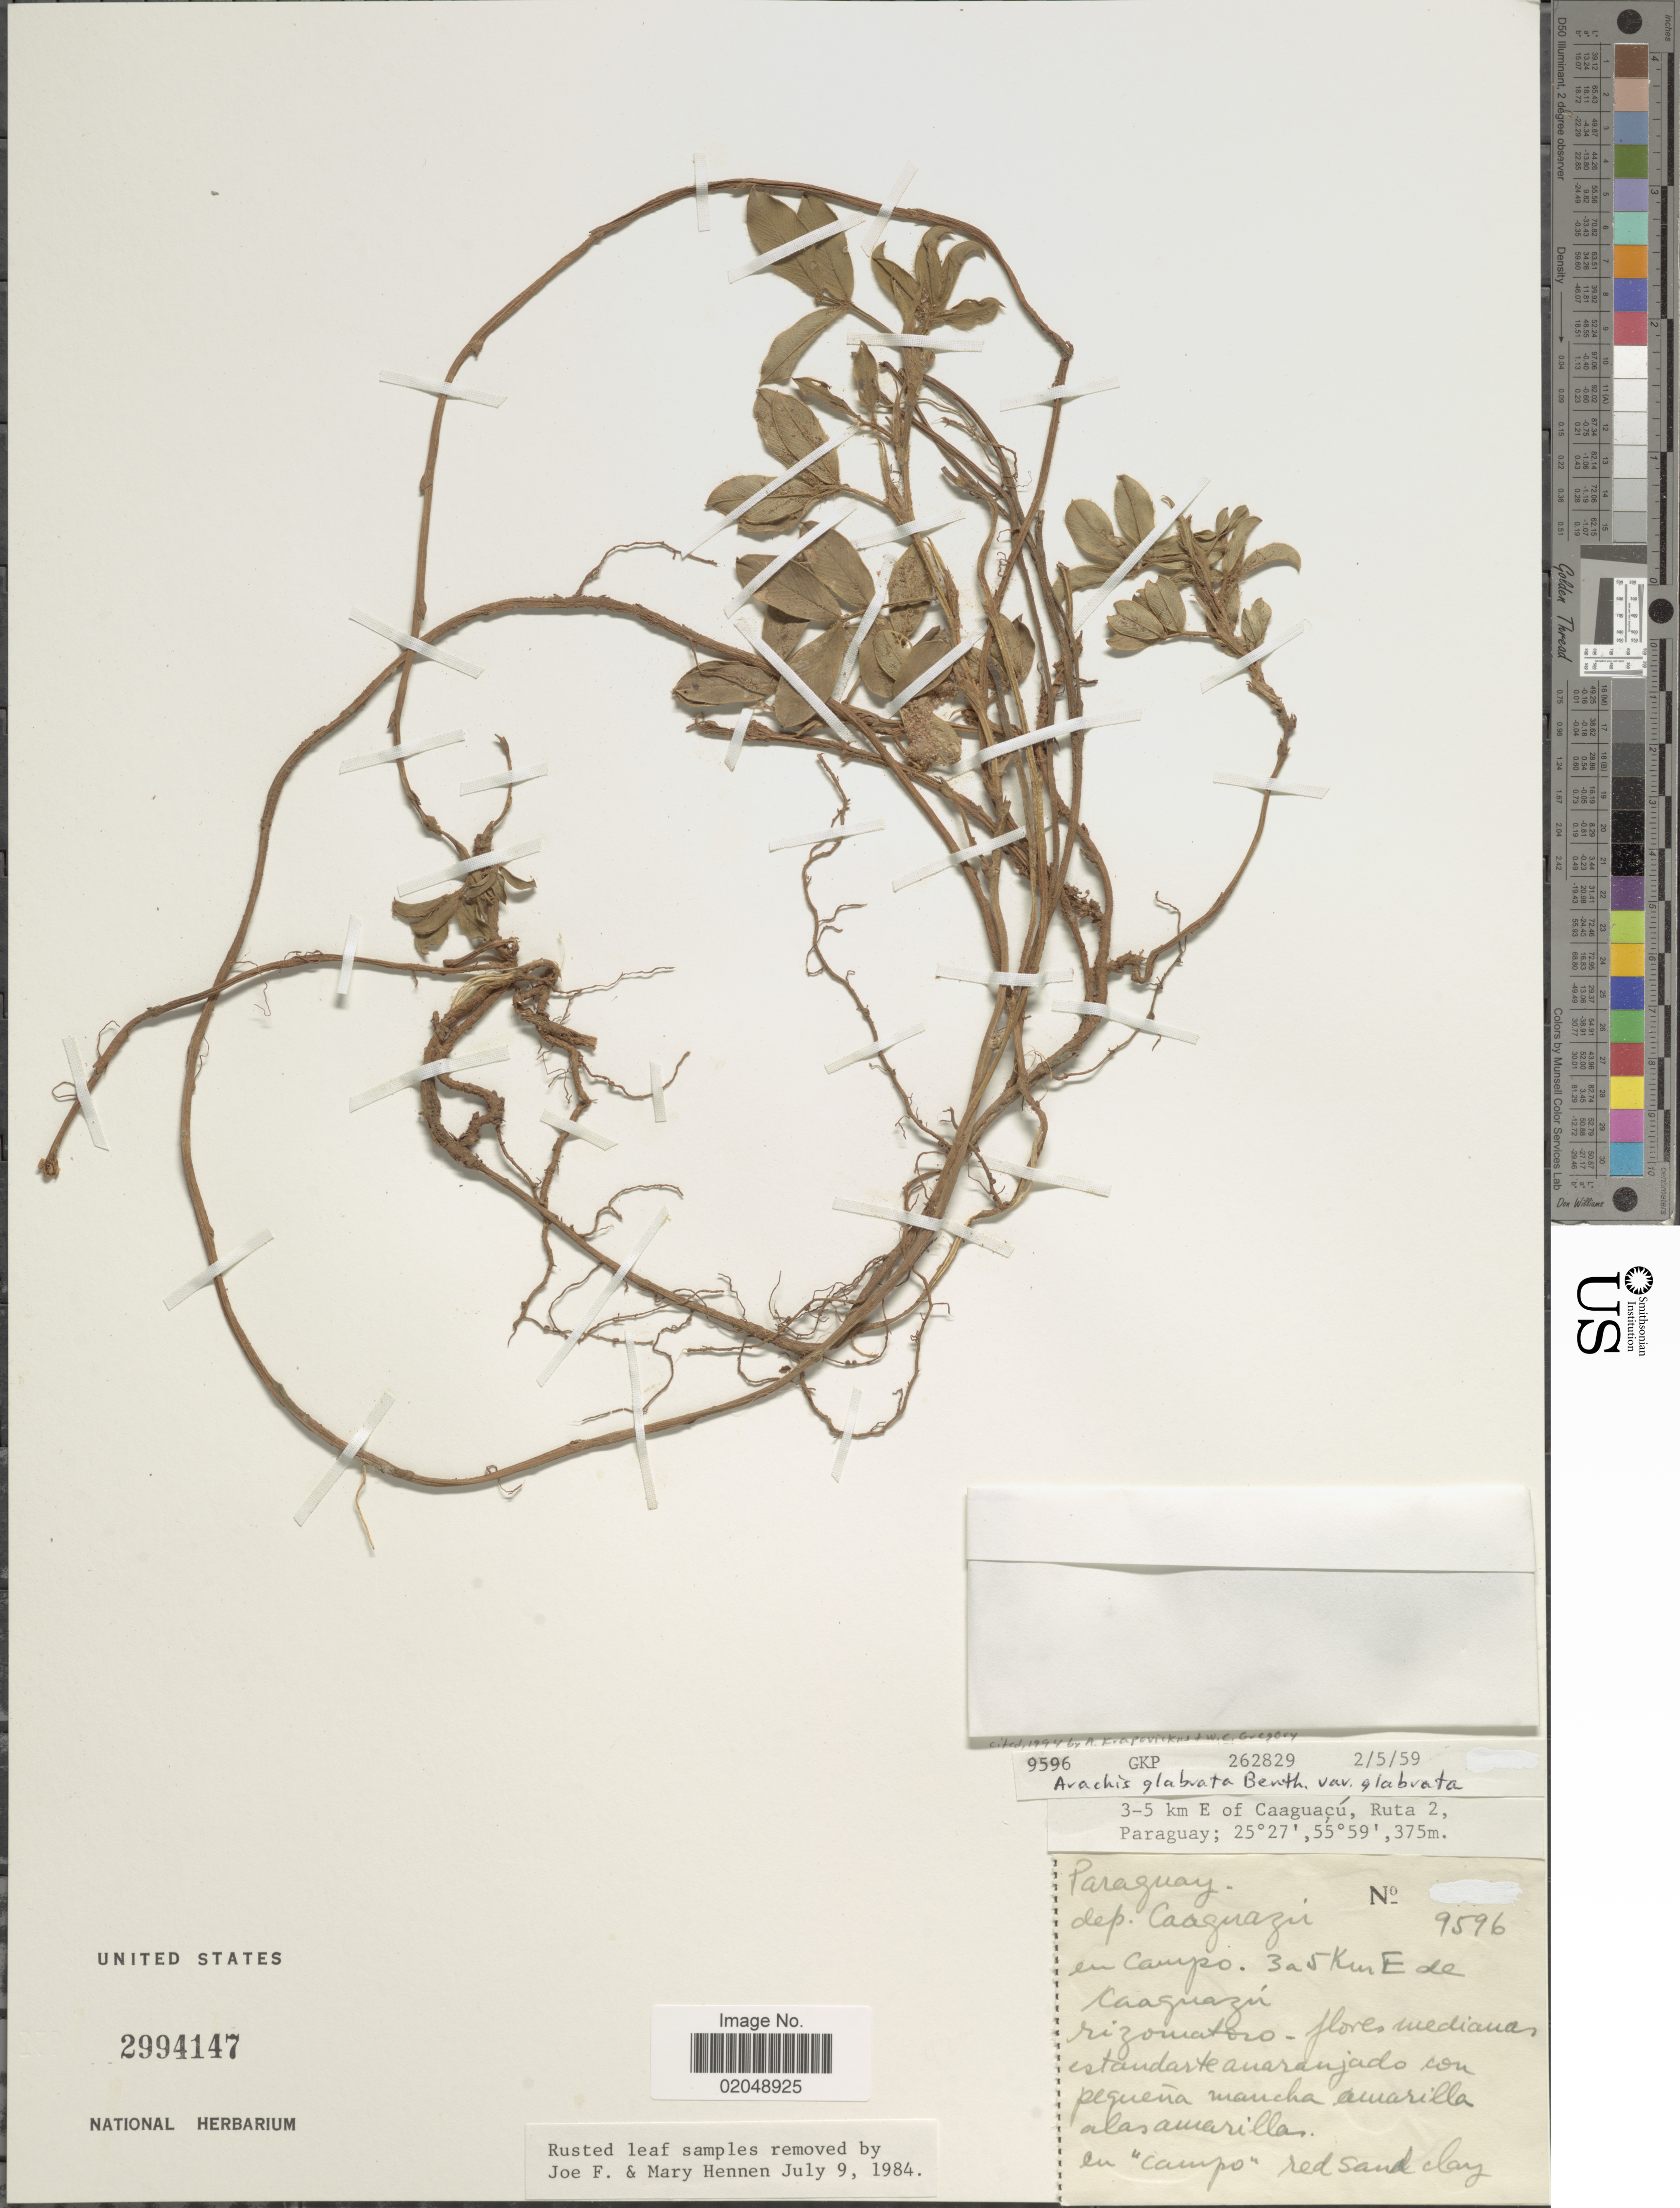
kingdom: Plantae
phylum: Tracheophyta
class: Magnoliopsida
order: Fabales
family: Fabaceae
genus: Arachis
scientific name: Arachis glabrata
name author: Benth.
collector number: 9596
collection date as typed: Transcribed d/m/y: 5/2/59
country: Paraguay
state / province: Caaguazu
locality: Dep. Caaguazi, en campo 3 a 5 Km E de Caaguzu, Ruta 2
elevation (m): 375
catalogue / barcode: US 2994147